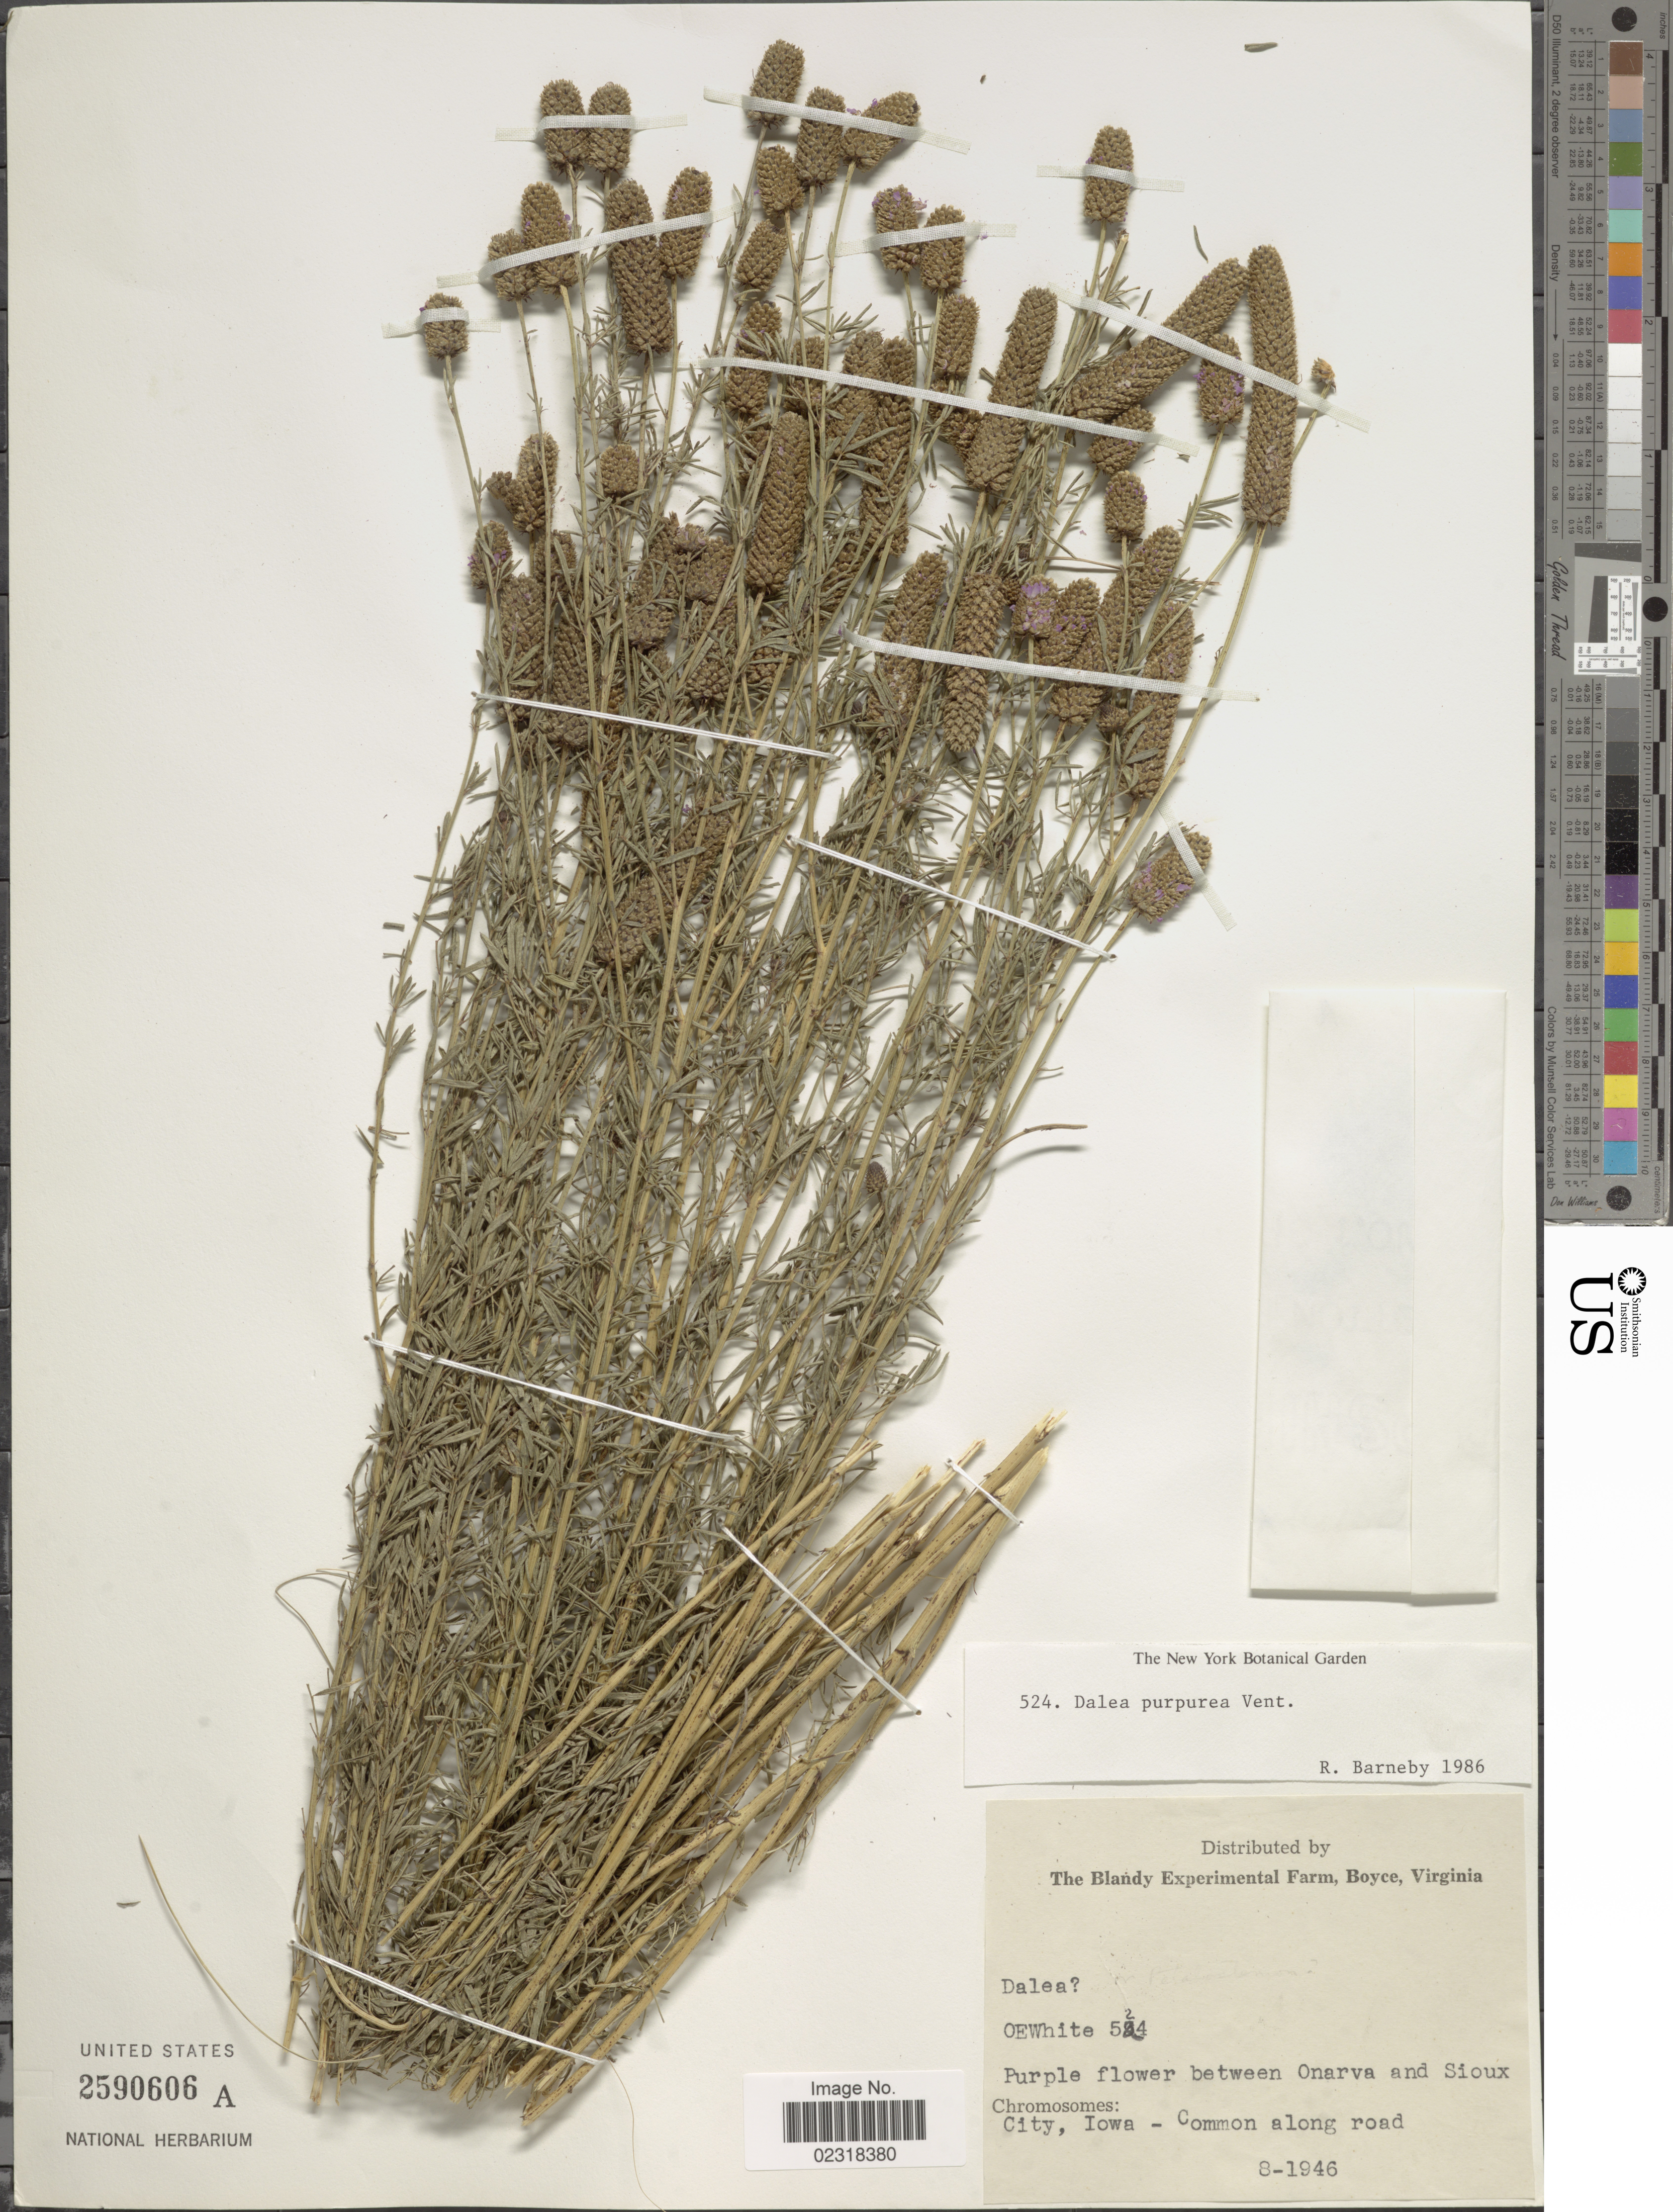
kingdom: Plantae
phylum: Tracheophyta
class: Magnoliopsida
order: Fabales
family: Fabaceae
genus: Dalea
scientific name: Dalea purpurea var. purpurea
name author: Vent.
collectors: O. E. White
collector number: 524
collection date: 1946-08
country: United States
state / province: Iowa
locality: Between Onarva and Sioux City, Iowa, Common along road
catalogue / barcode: US 2590606A